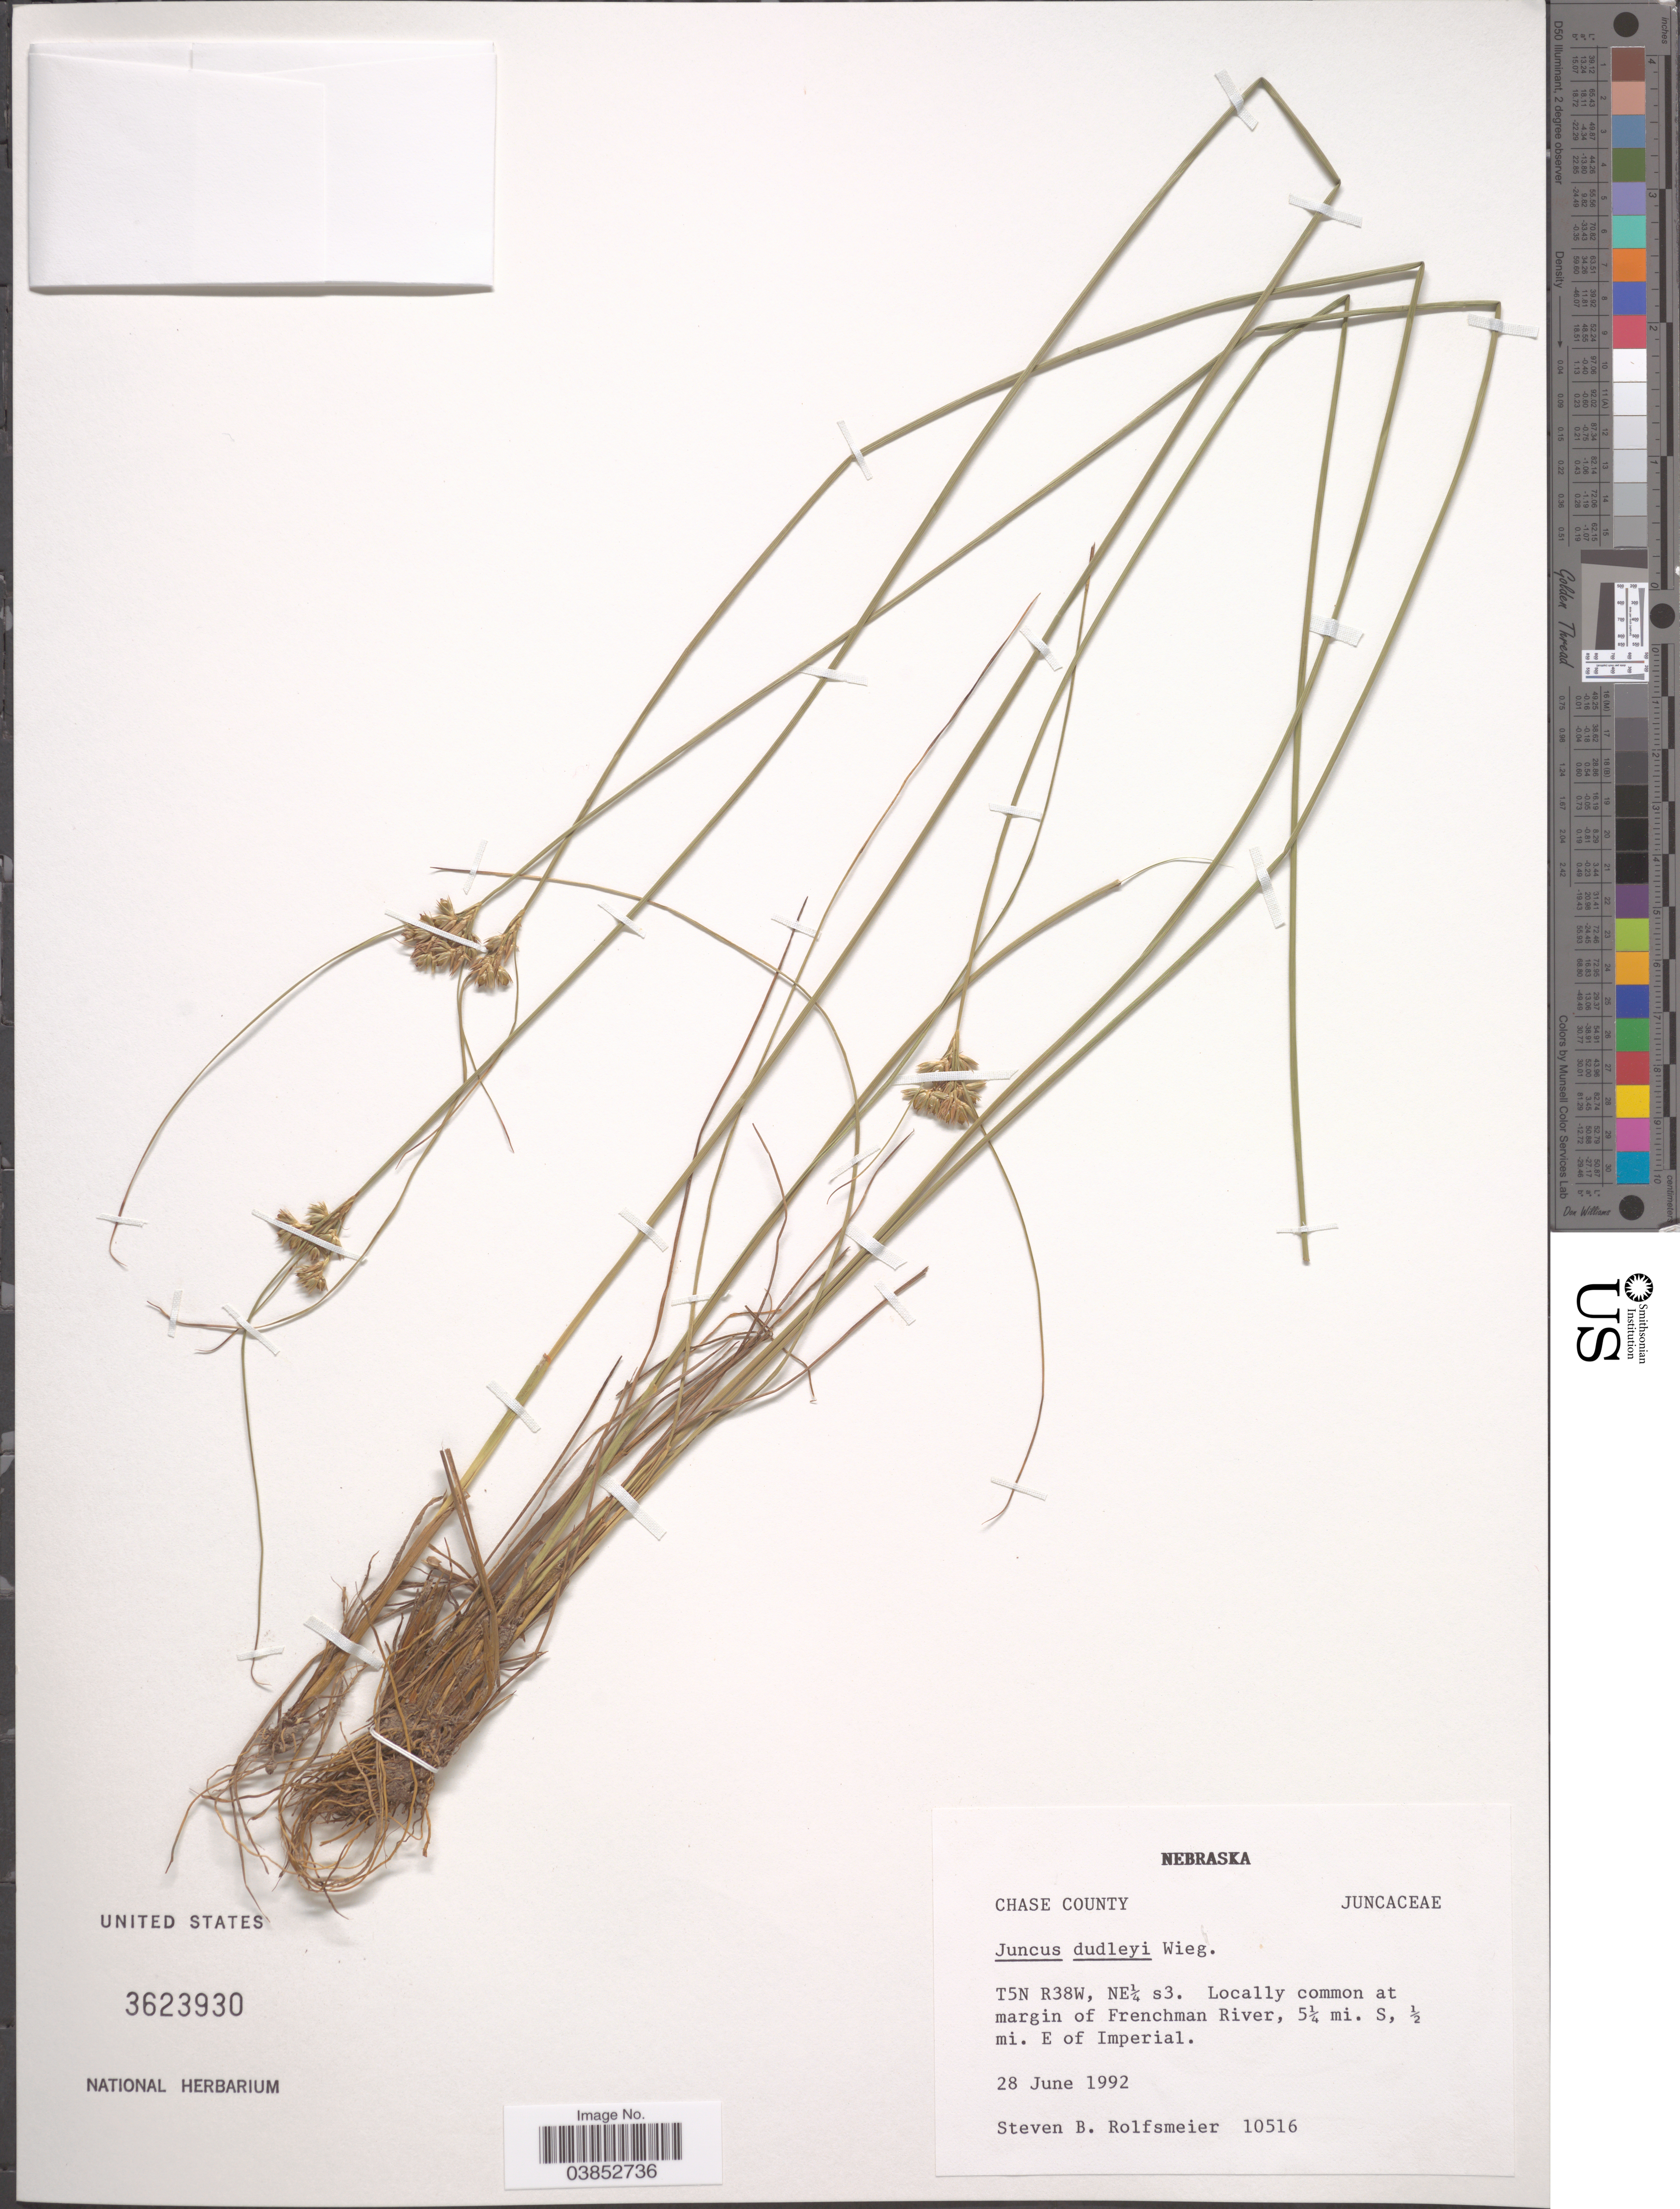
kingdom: Plantae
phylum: Tracheophyta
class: Liliopsida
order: Poales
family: Juncaceae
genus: Juncus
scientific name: Juncus dudleyi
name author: Wiegand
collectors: S. Rolfsmeier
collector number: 10516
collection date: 1992-06-28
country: United States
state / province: Nebraska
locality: T5N R38W, NE¼ s3. At margin of Frenchman river, 5¼ mi. S, ½ mi. E of Imperial.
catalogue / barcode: US 3623930